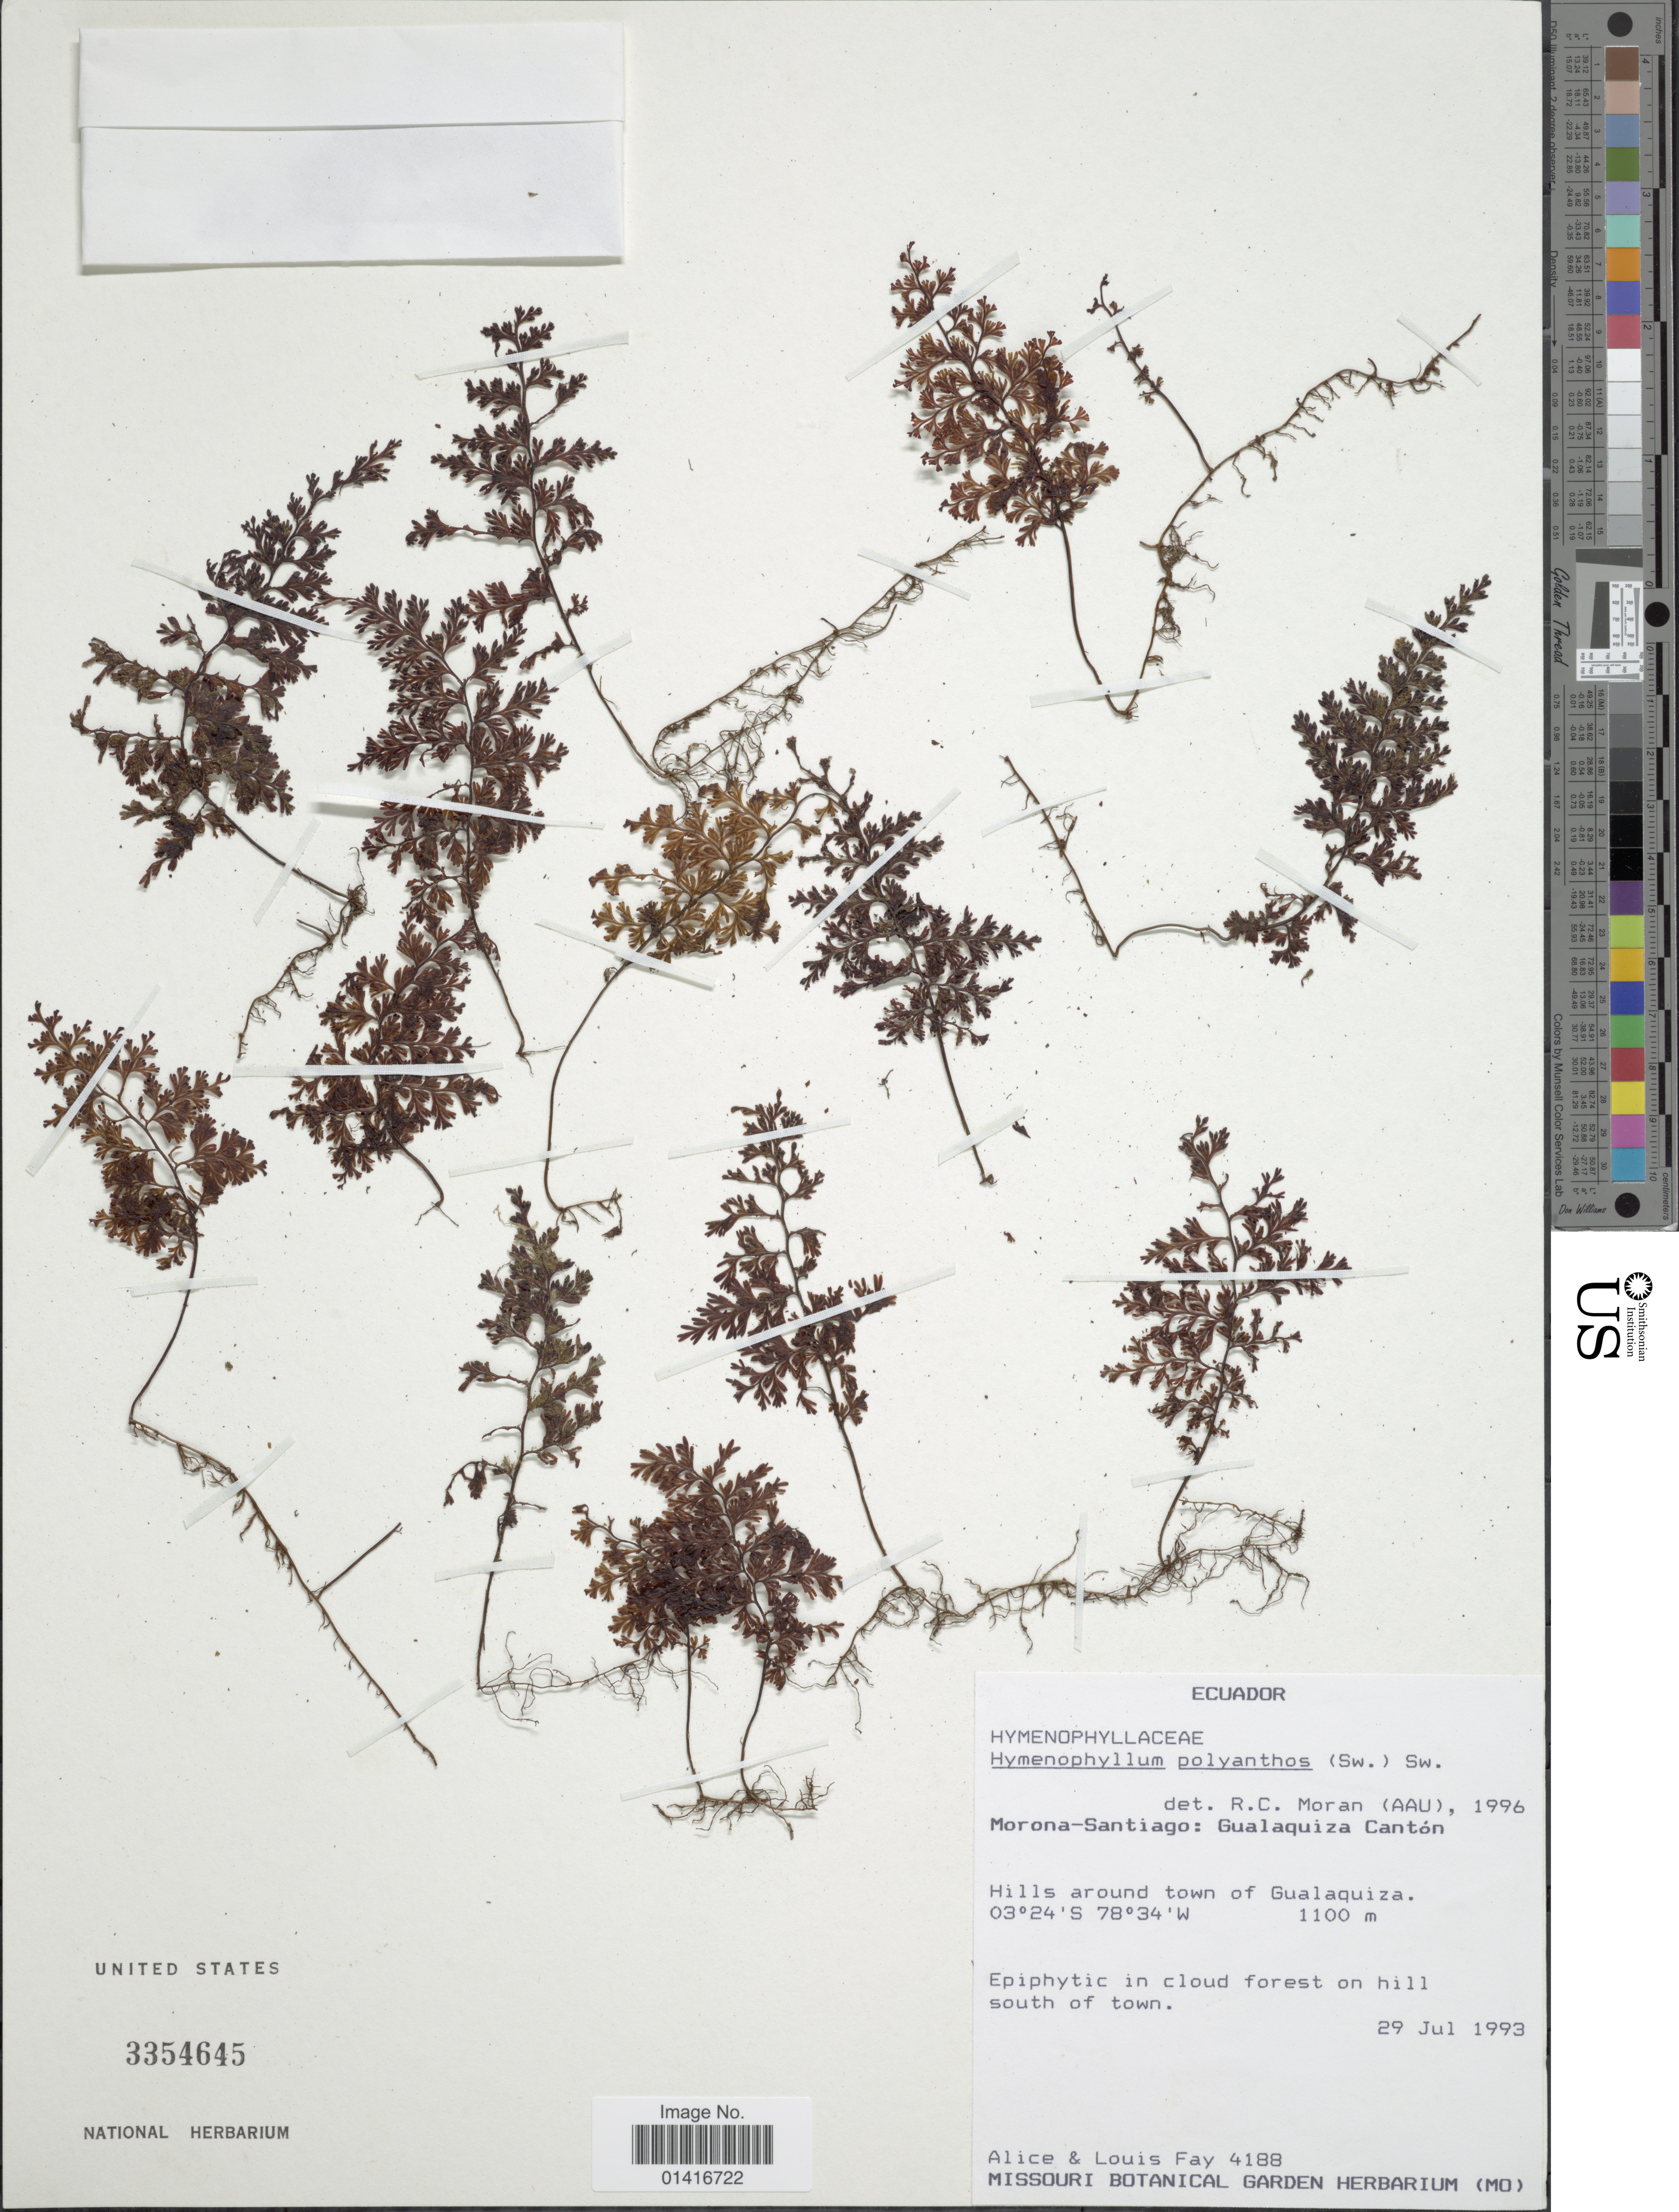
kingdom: Plantae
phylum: Tracheophyta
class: Polypodiopsida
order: Hymenophyllales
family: Hymenophyllaceae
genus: Hymenophyllum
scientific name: Hymenophyllum polyanthos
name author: (Sw.) Sw.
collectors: A. Fay & L. Fay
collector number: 4188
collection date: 1993-07-29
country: Ecuador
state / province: Morona-Santiago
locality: Gualaquiza Cantón. Hills around town of Gualaquiza. Epiphytic in cloud forest on hill south of town.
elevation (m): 1100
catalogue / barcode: US 3354645